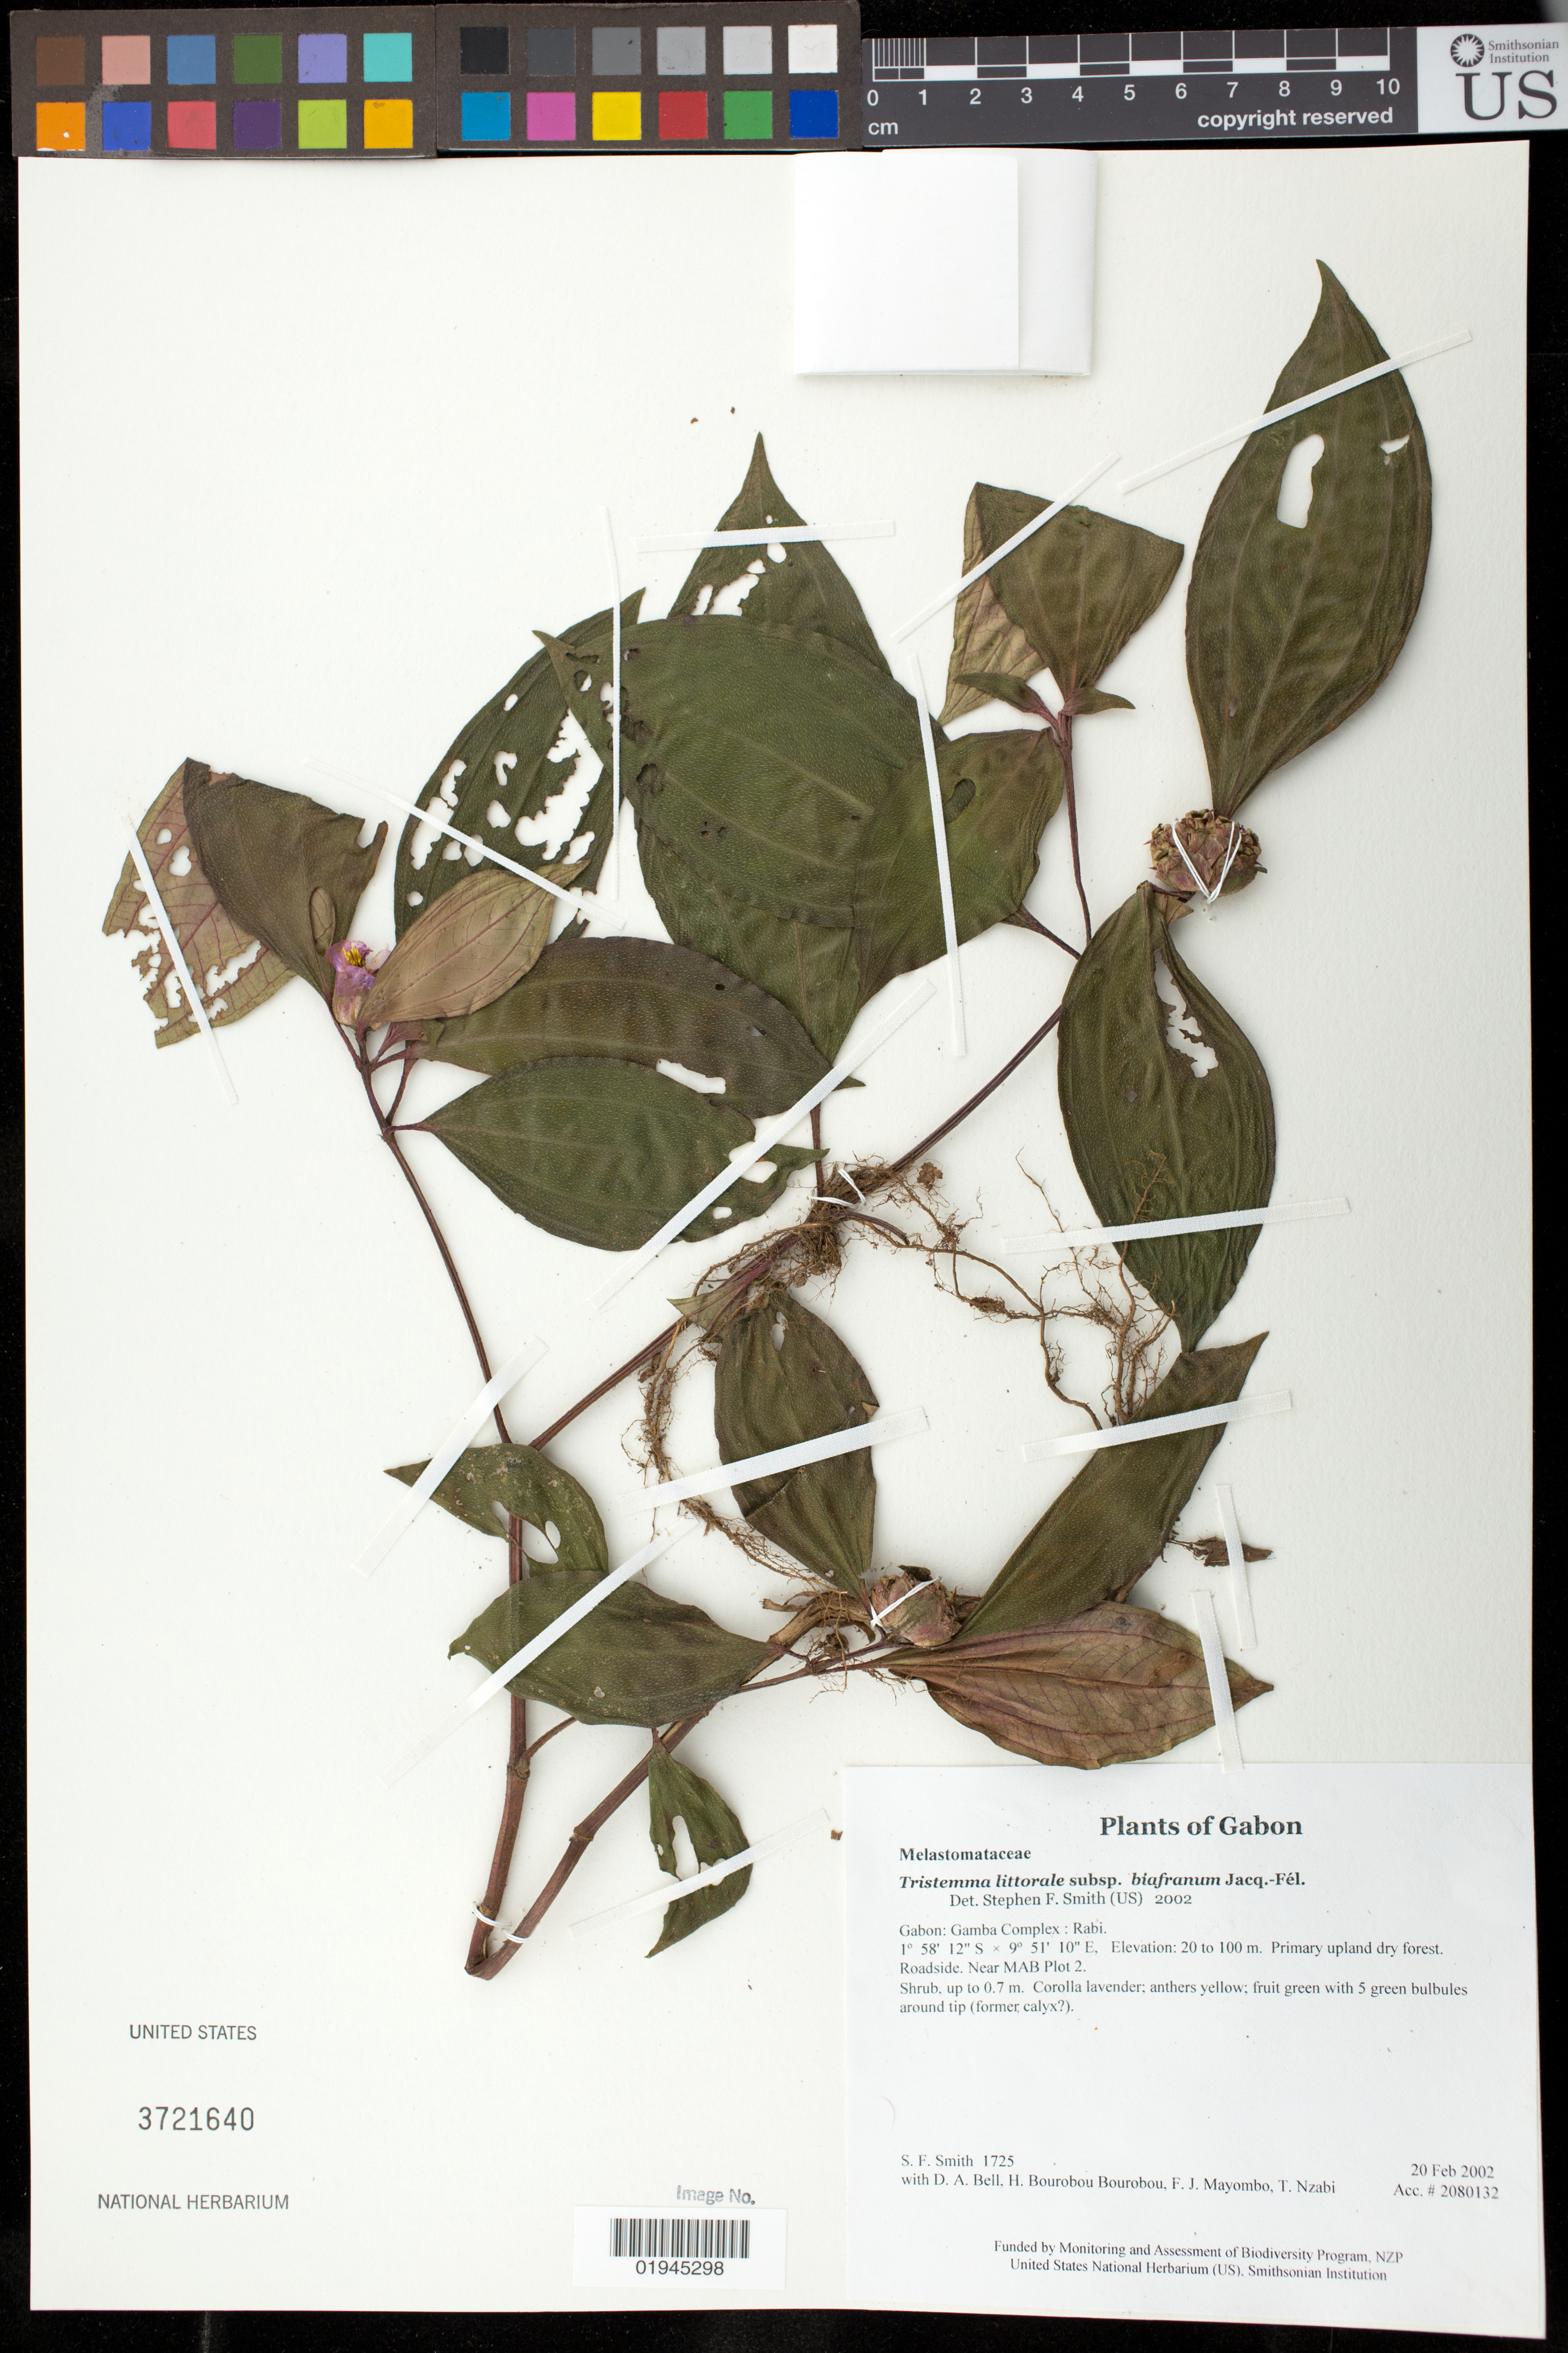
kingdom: Plantae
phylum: Tracheophyta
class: Magnoliopsida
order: Myrtales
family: Melastomataceae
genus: Tristemma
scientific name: Tristemma littorale subsp. biafranum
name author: Jacq.-Fél.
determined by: Smith, Stephen F., (US), NMNH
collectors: S.F. Smith, D. A. Bell, H. Bourobou Bourobou & F. J. Mayombo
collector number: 1725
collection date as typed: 20 Feb 2002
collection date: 2002-02-20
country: Gabon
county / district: Gamba Complex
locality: Rabi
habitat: Primary upland dry forest. Roadside. Near MAB Plot 2.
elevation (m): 20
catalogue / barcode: US 3721640